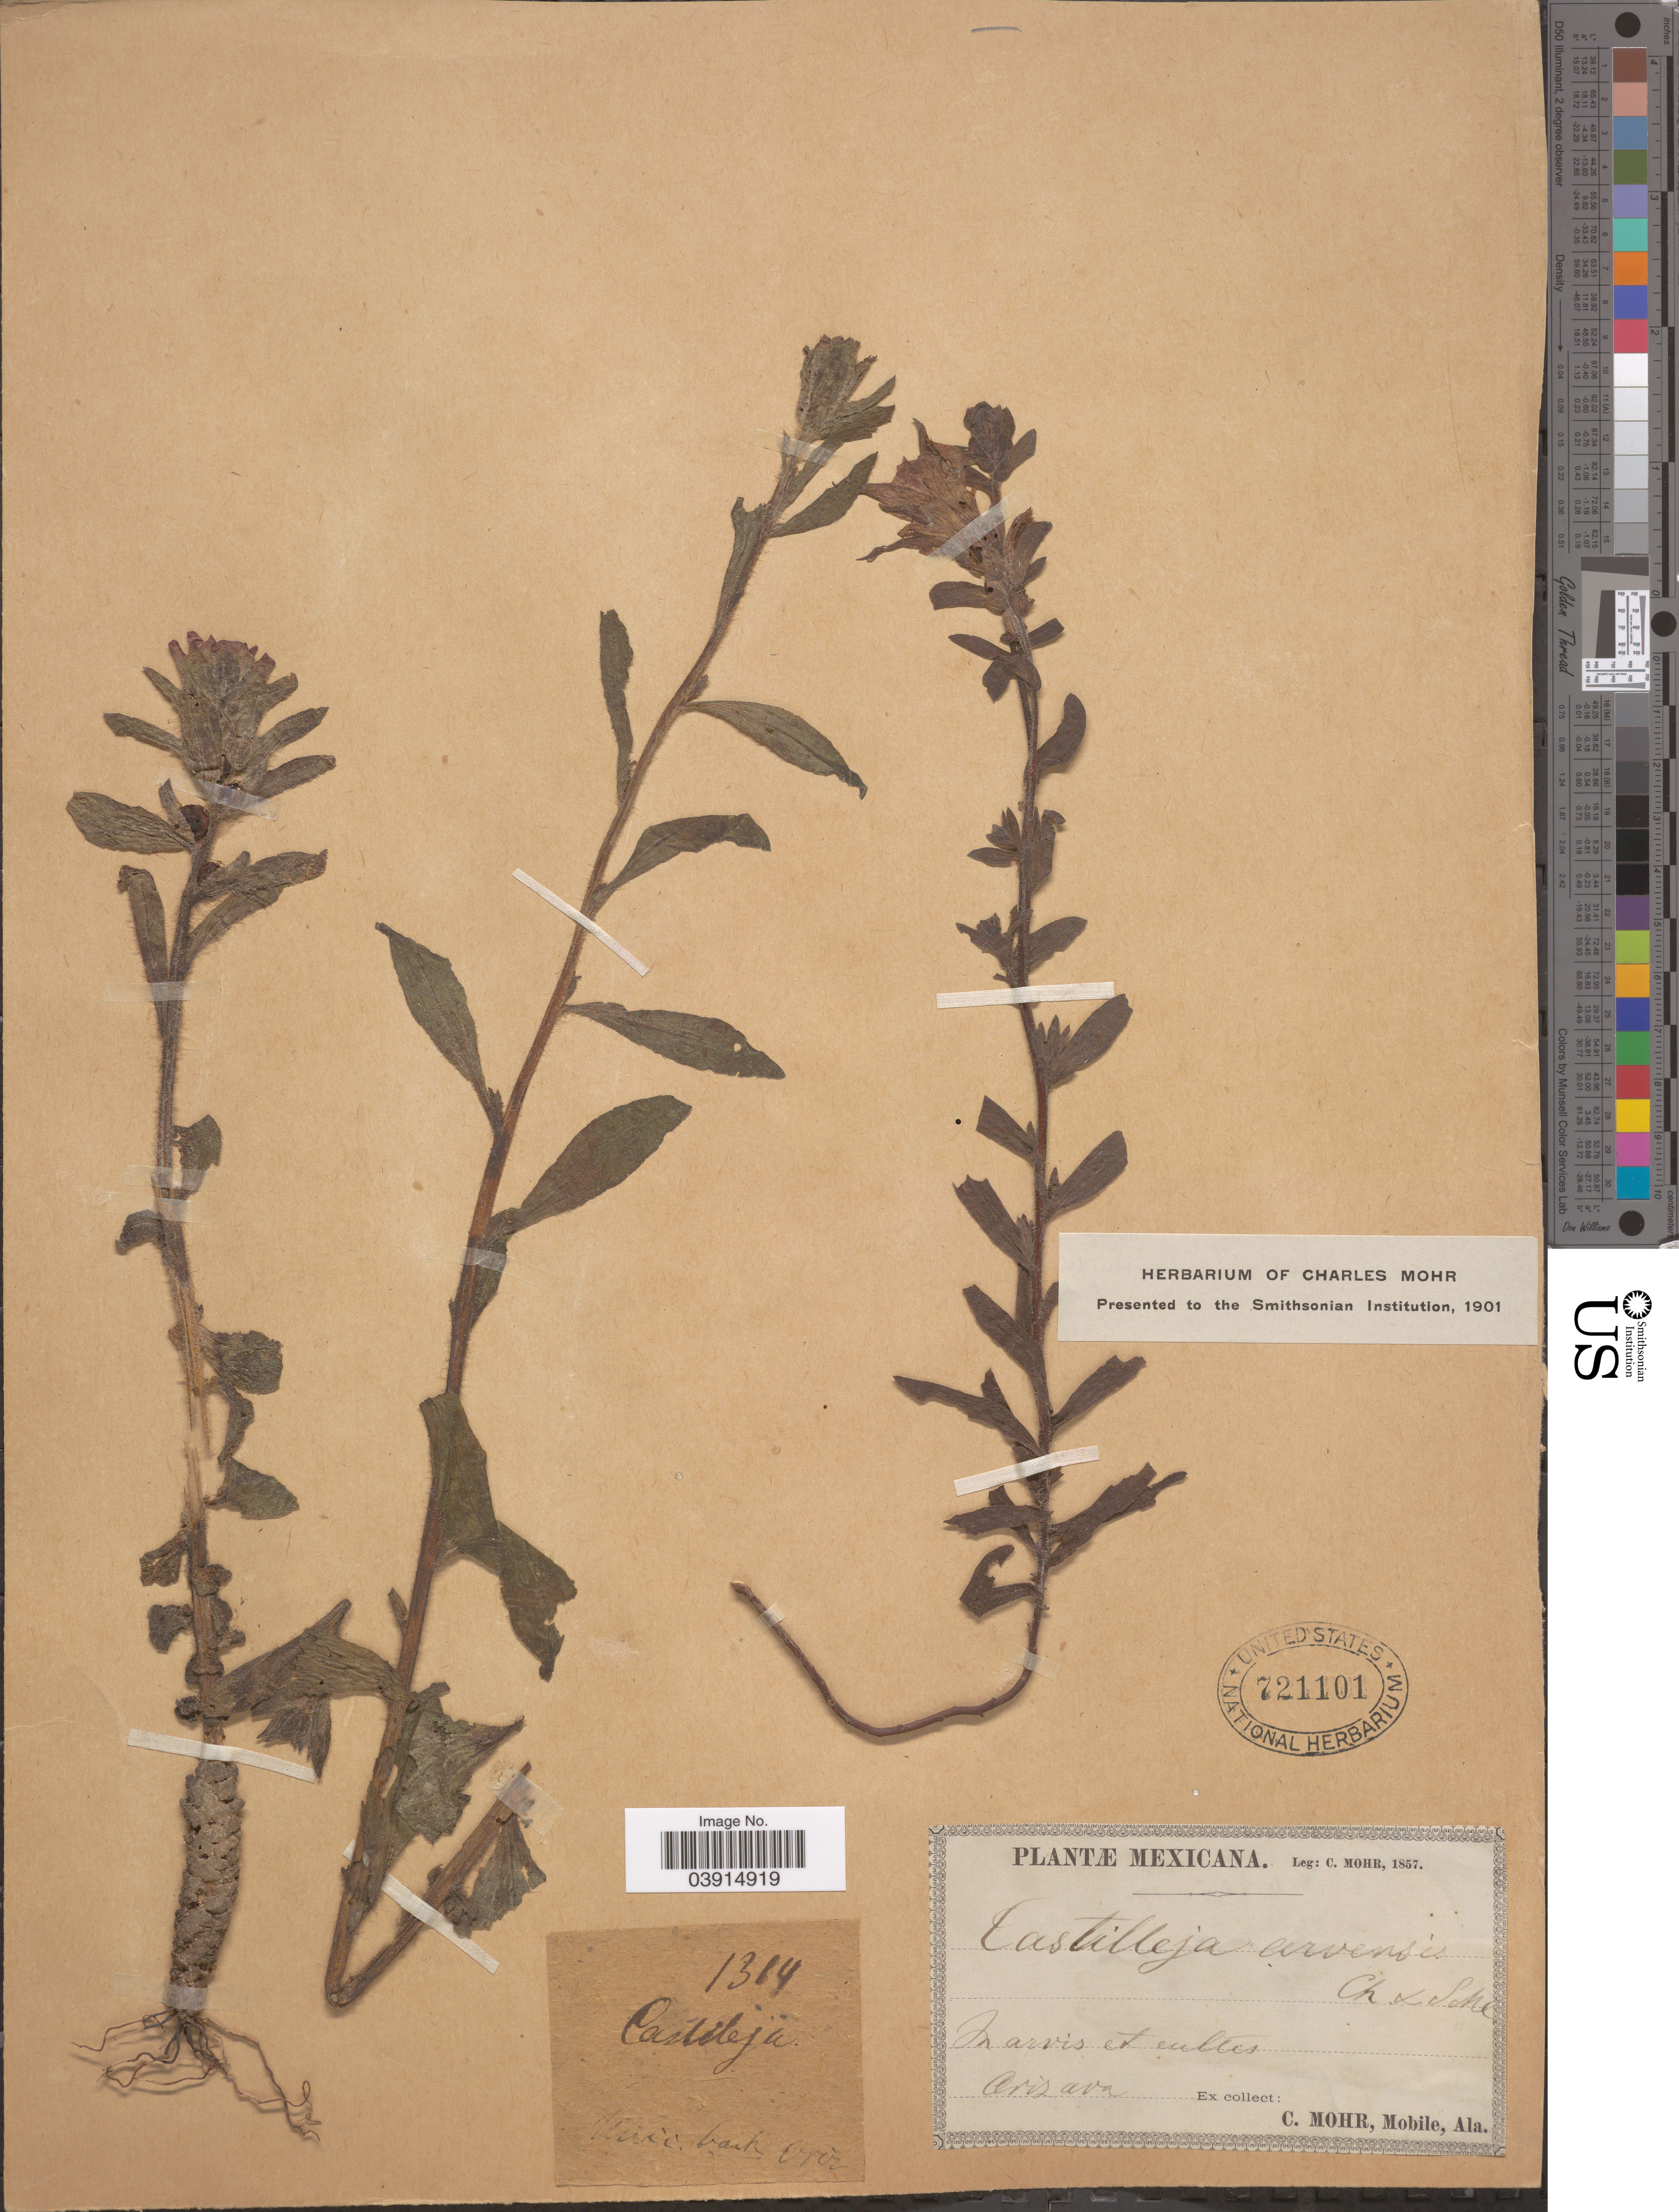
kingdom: Plantae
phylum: Tracheophyta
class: Magnoliopsida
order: Lamiales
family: Orobanchaceae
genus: Castilleja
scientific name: Castilleja arvensis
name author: Schltdl. & Cham.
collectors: C. T. Mohr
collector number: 1314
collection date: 1857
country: Mexico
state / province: México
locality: In arvis et cultes. Orizava.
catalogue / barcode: US 721101